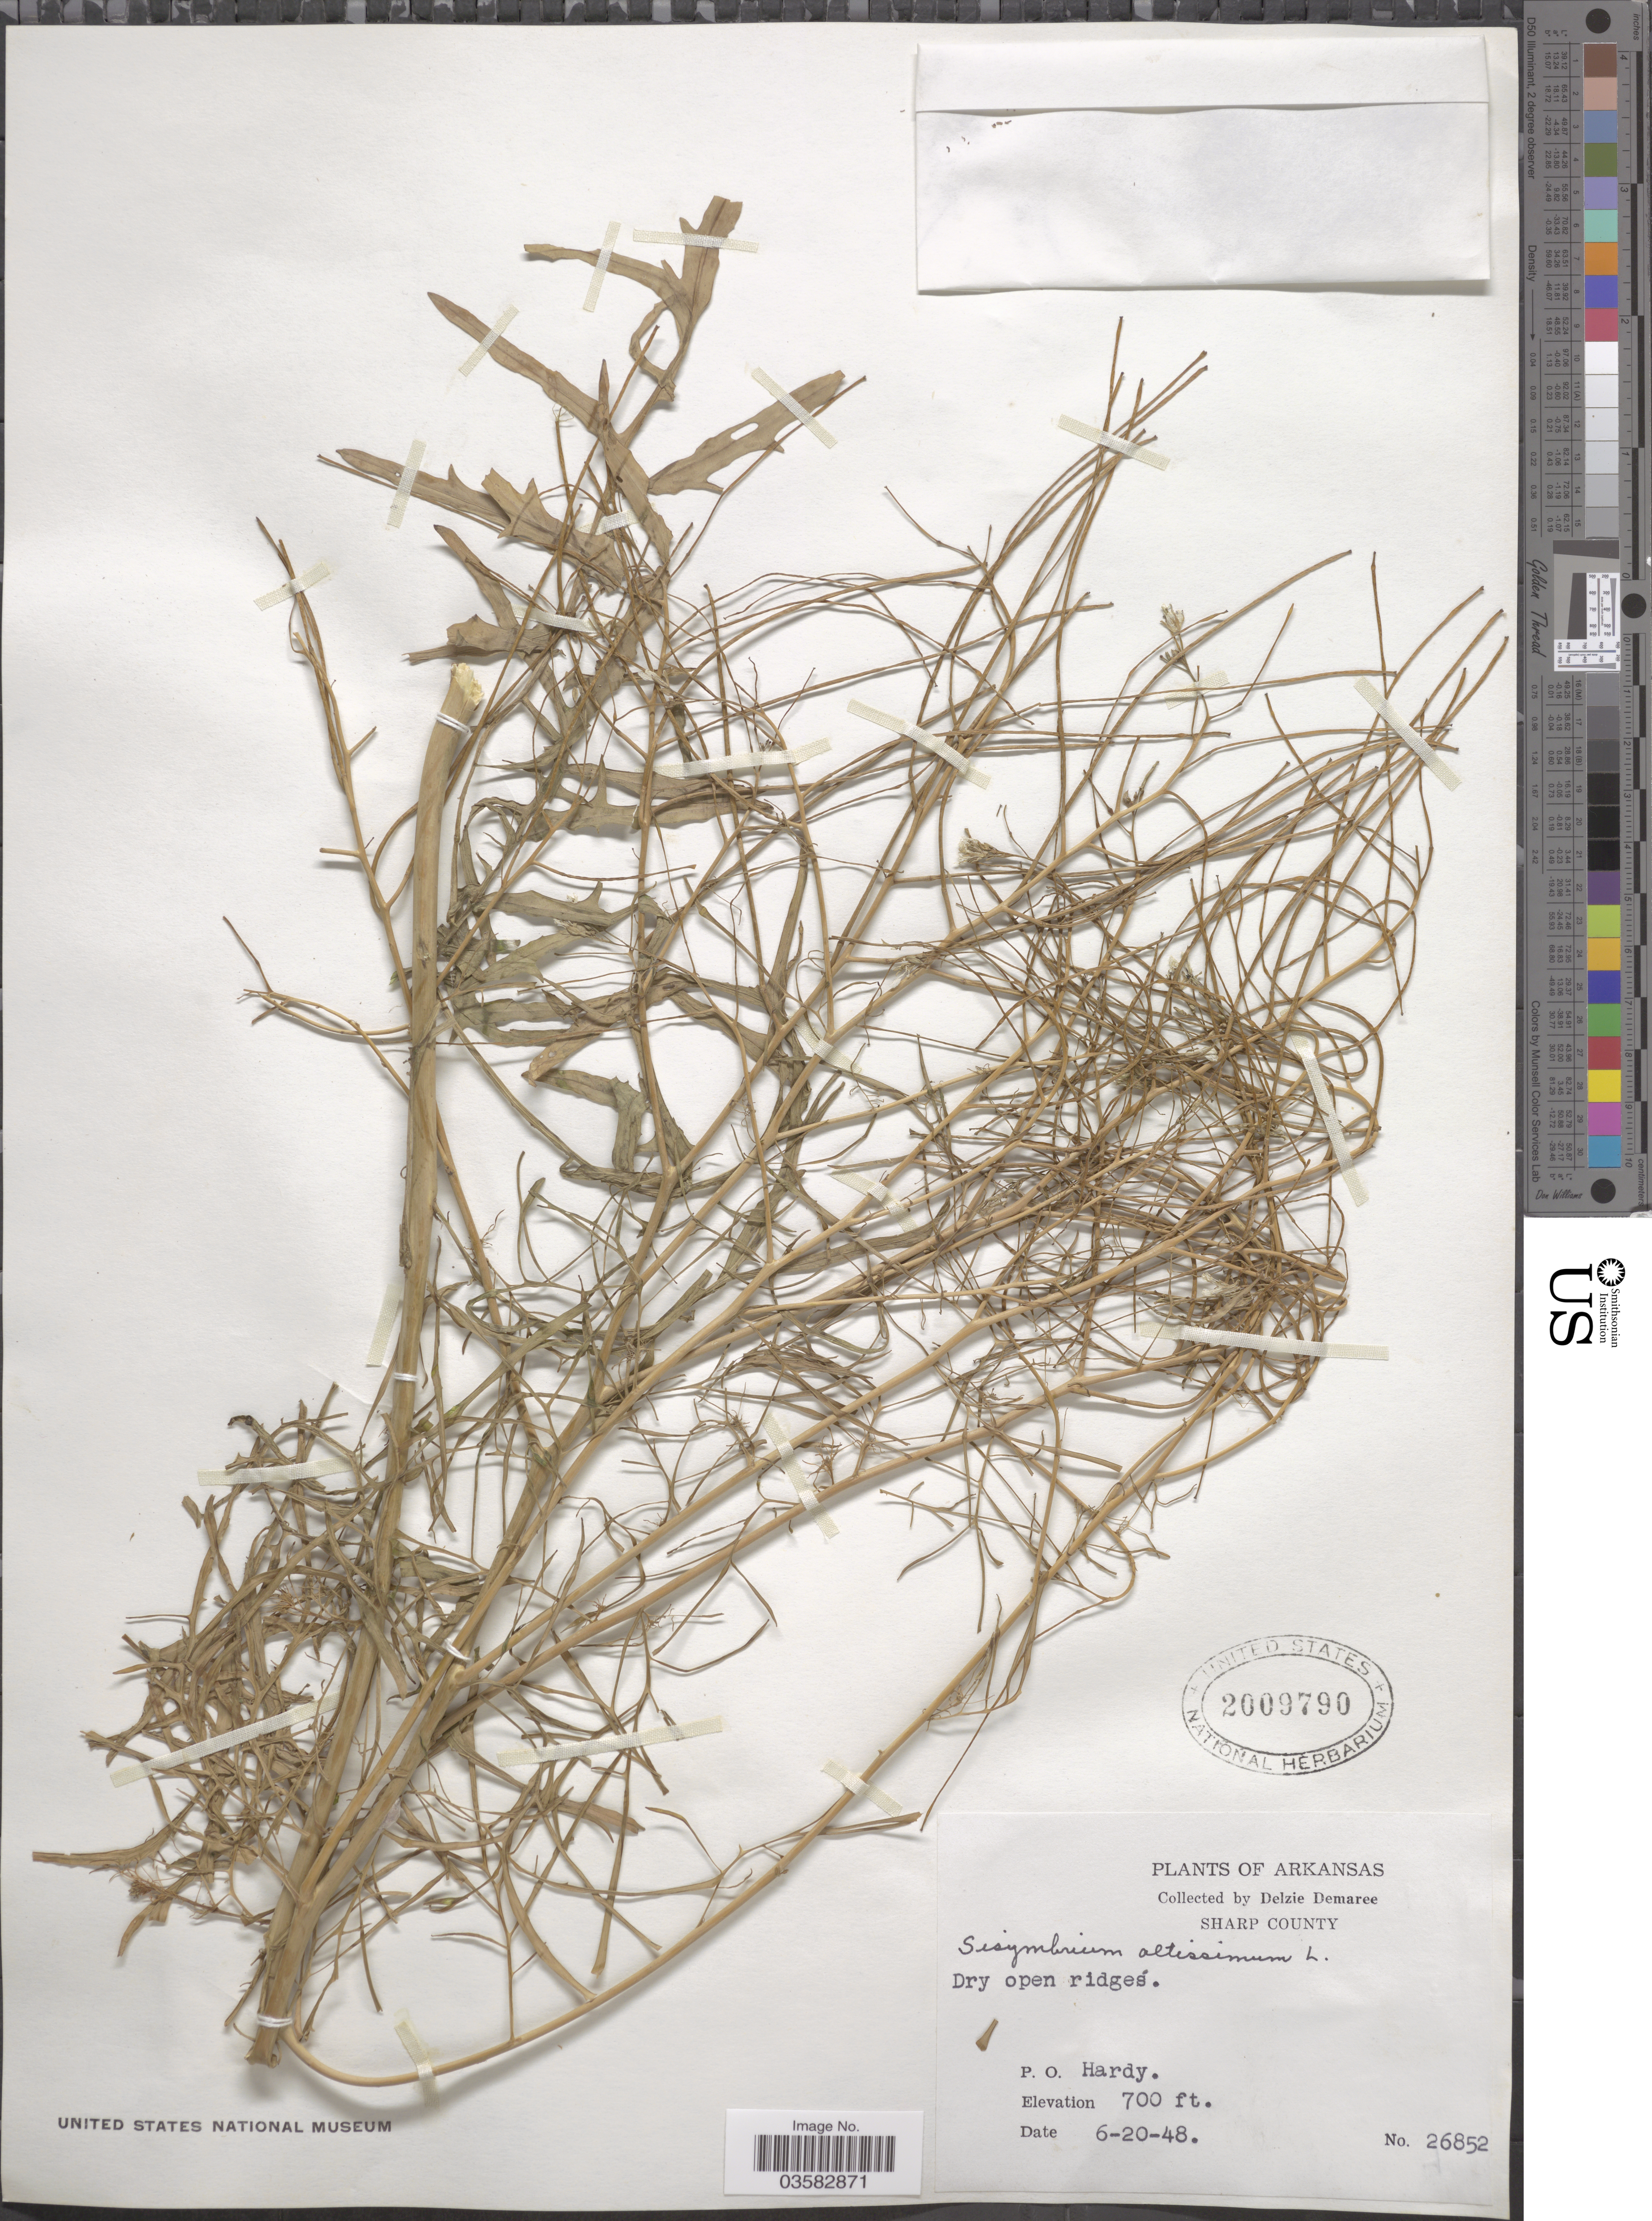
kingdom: Plantae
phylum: Tracheophyta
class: Magnoliopsida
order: Brassicales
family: Brassicaceae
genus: Sisymbrium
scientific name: Sisymbrium altissimum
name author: L.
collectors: D. Demaree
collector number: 26852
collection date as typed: Transcribed d/m/y: 20/6/48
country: United States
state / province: Arkansas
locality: Sharp County. P. O. Hardy.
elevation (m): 213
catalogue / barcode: US 2009790